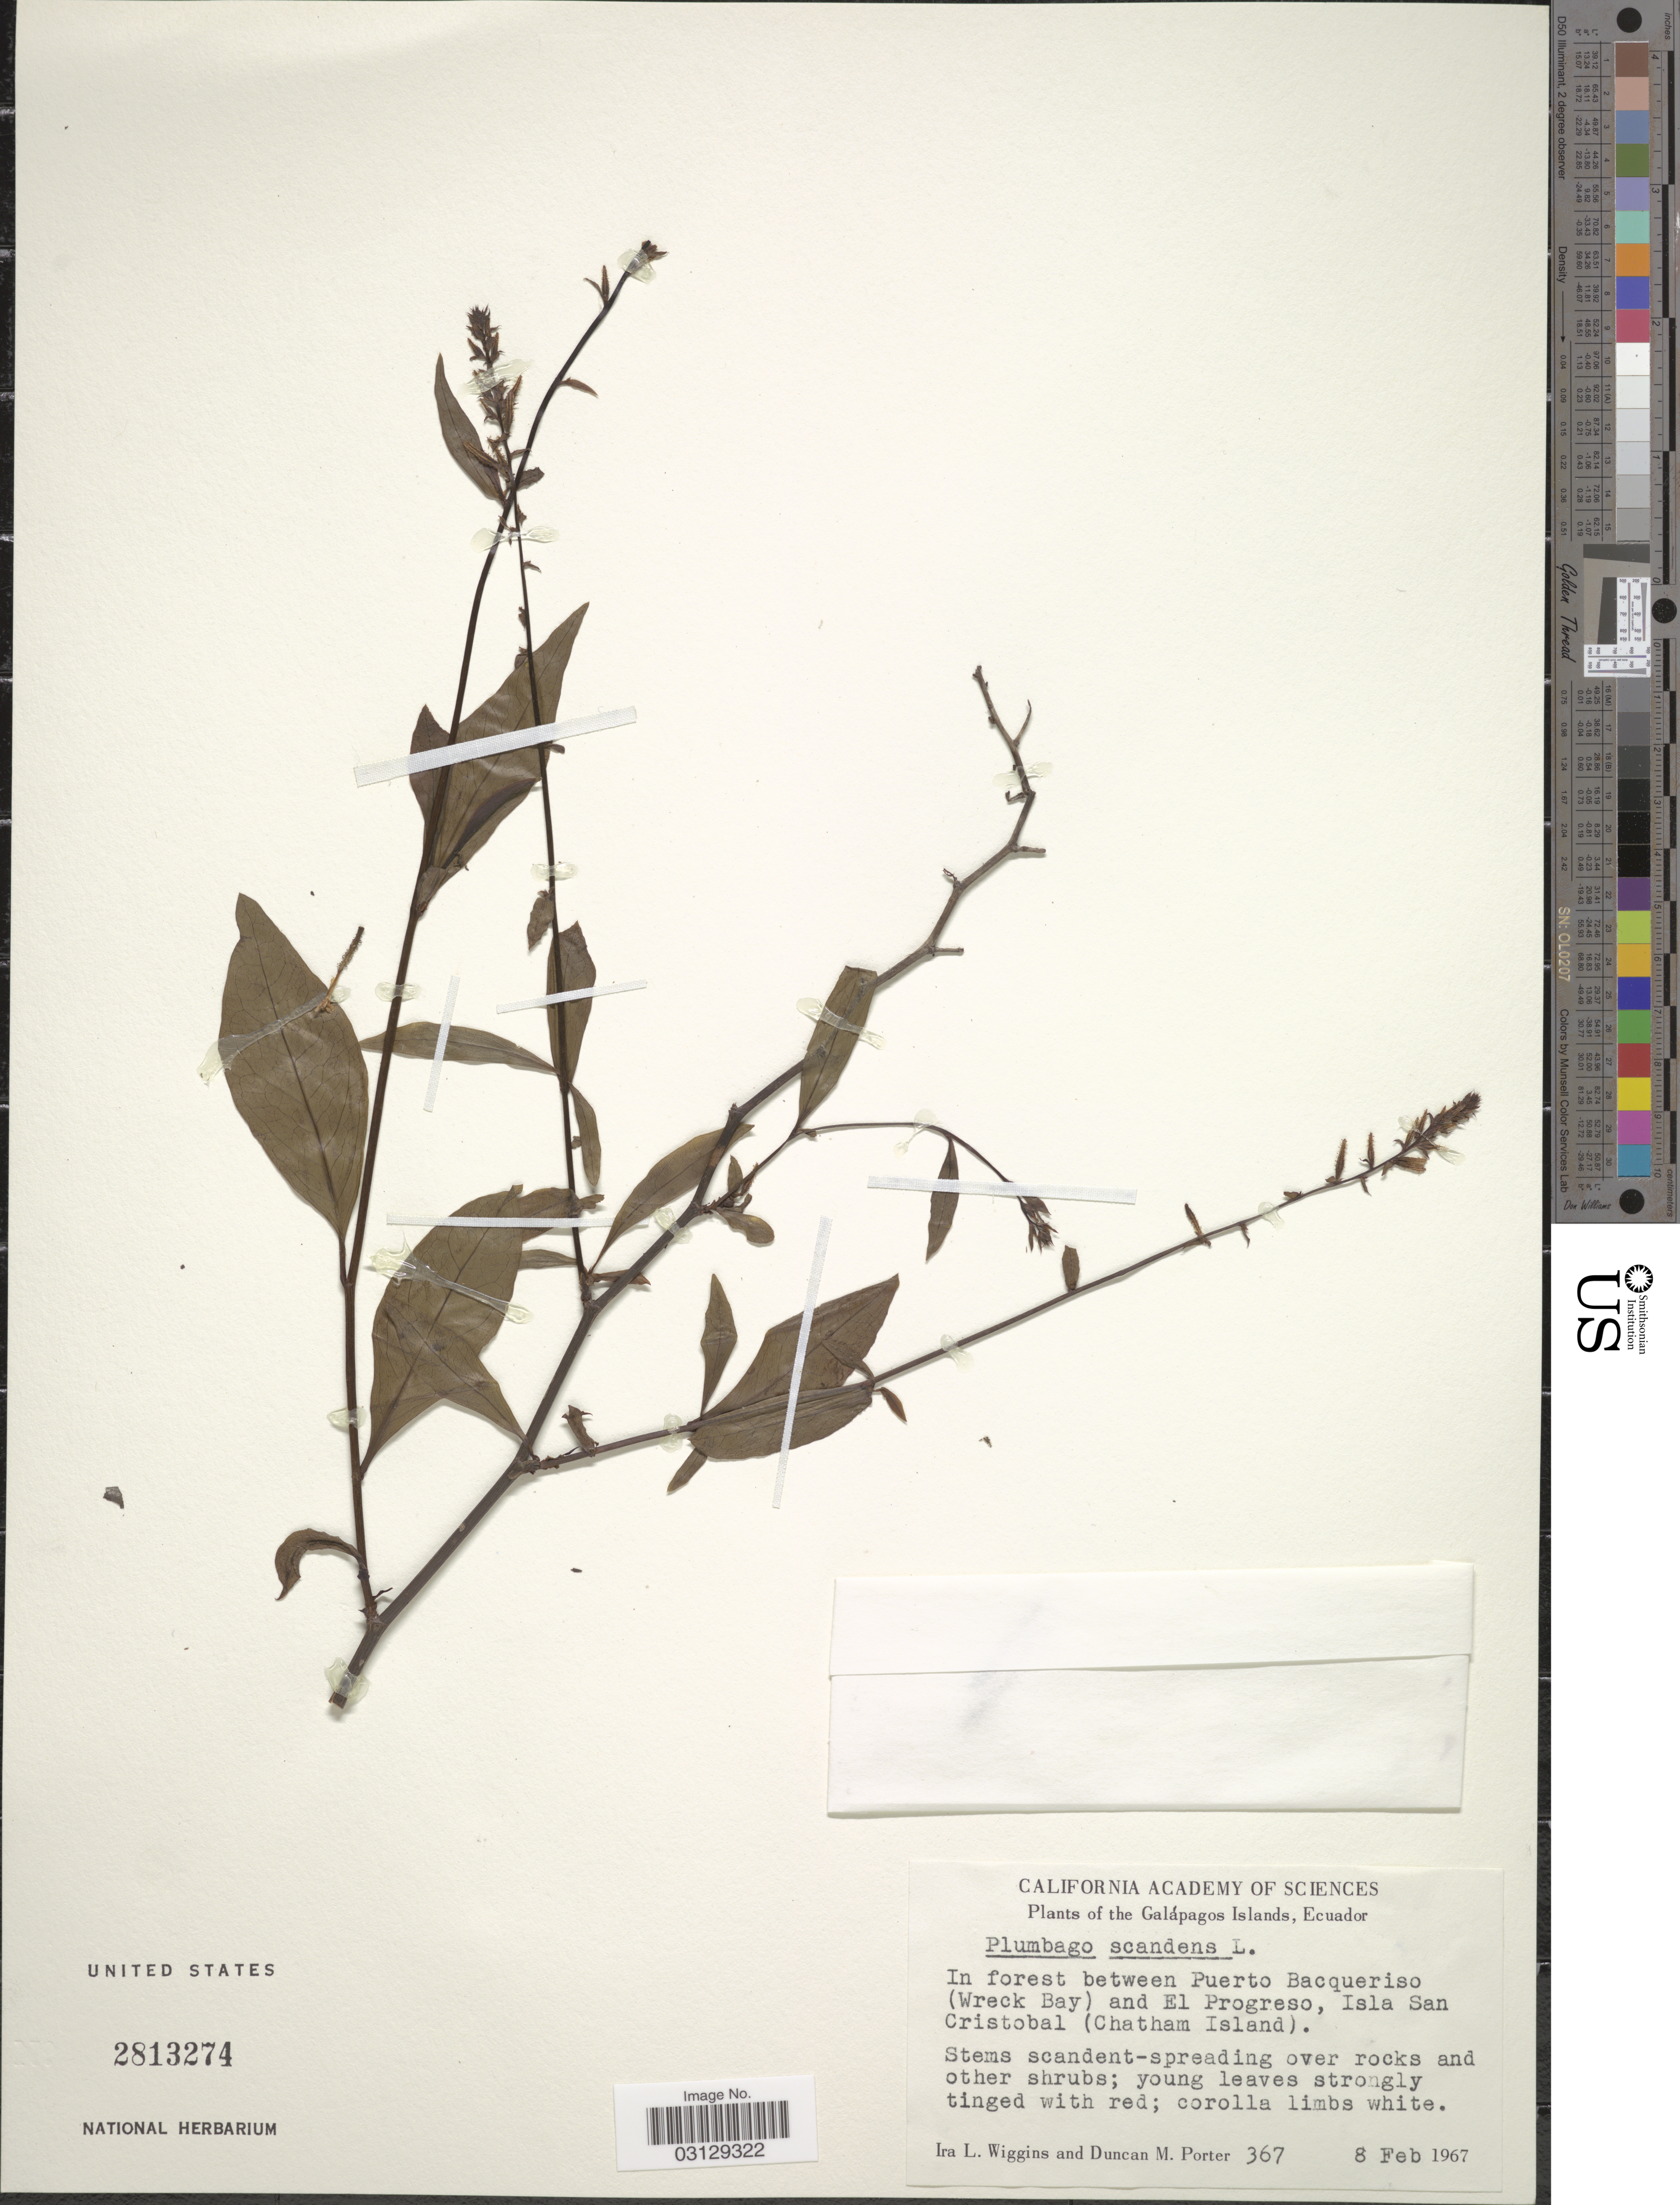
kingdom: Plantae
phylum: Tracheophyta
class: Magnoliopsida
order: Caryophyllales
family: Plumbaginaceae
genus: Plumbago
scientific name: Plumbago scandens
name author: L.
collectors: I. L. Wiggins & D. M. Porter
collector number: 367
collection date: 1967-02-08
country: Ecuador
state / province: Colón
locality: The Galápagos Islands. In forest between Puerto Bacqueriso (Wreck Bay) and El Progreso, Isla San Cristobal (Chatham Island).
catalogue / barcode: US 2813274